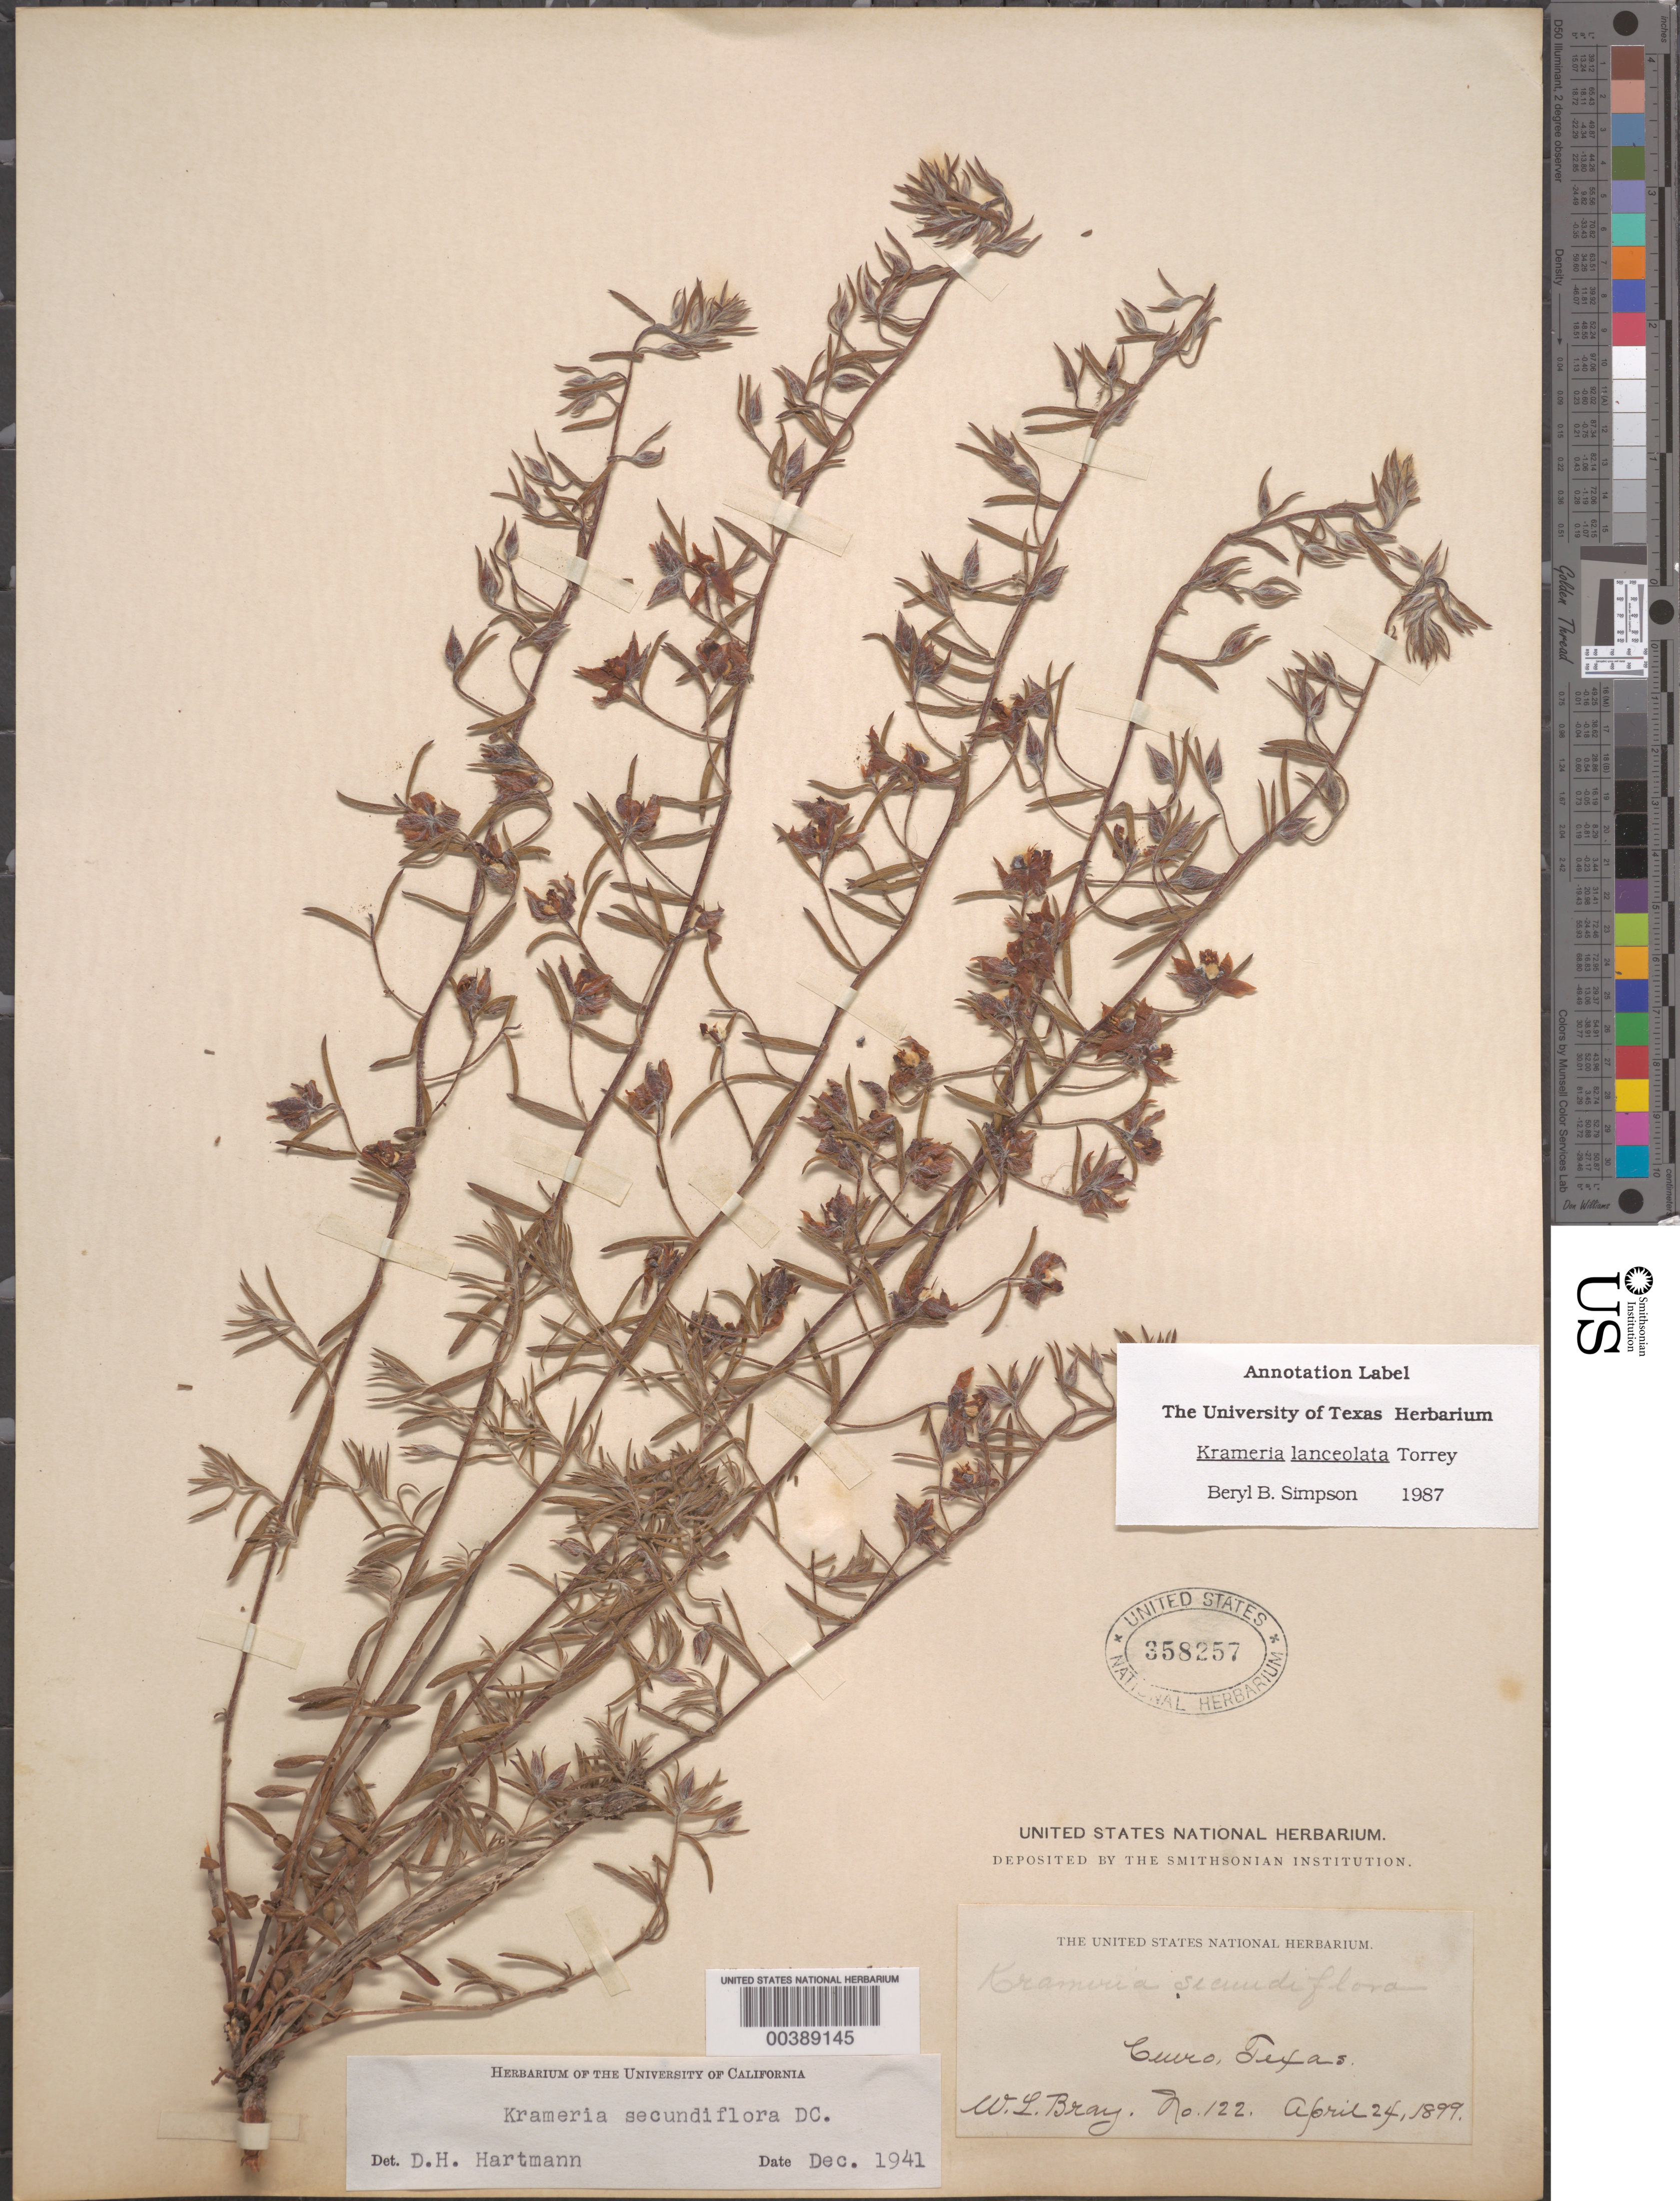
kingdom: Plantae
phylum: Tracheophyta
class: Magnoliopsida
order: Zygophyllales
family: Krameriaceae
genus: Krameria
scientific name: Krameria lanceolata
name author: Torr.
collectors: W. L. Bray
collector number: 122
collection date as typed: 24 Apr 1899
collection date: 1899-04-24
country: United States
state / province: Texas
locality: Cuero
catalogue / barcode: US 358257